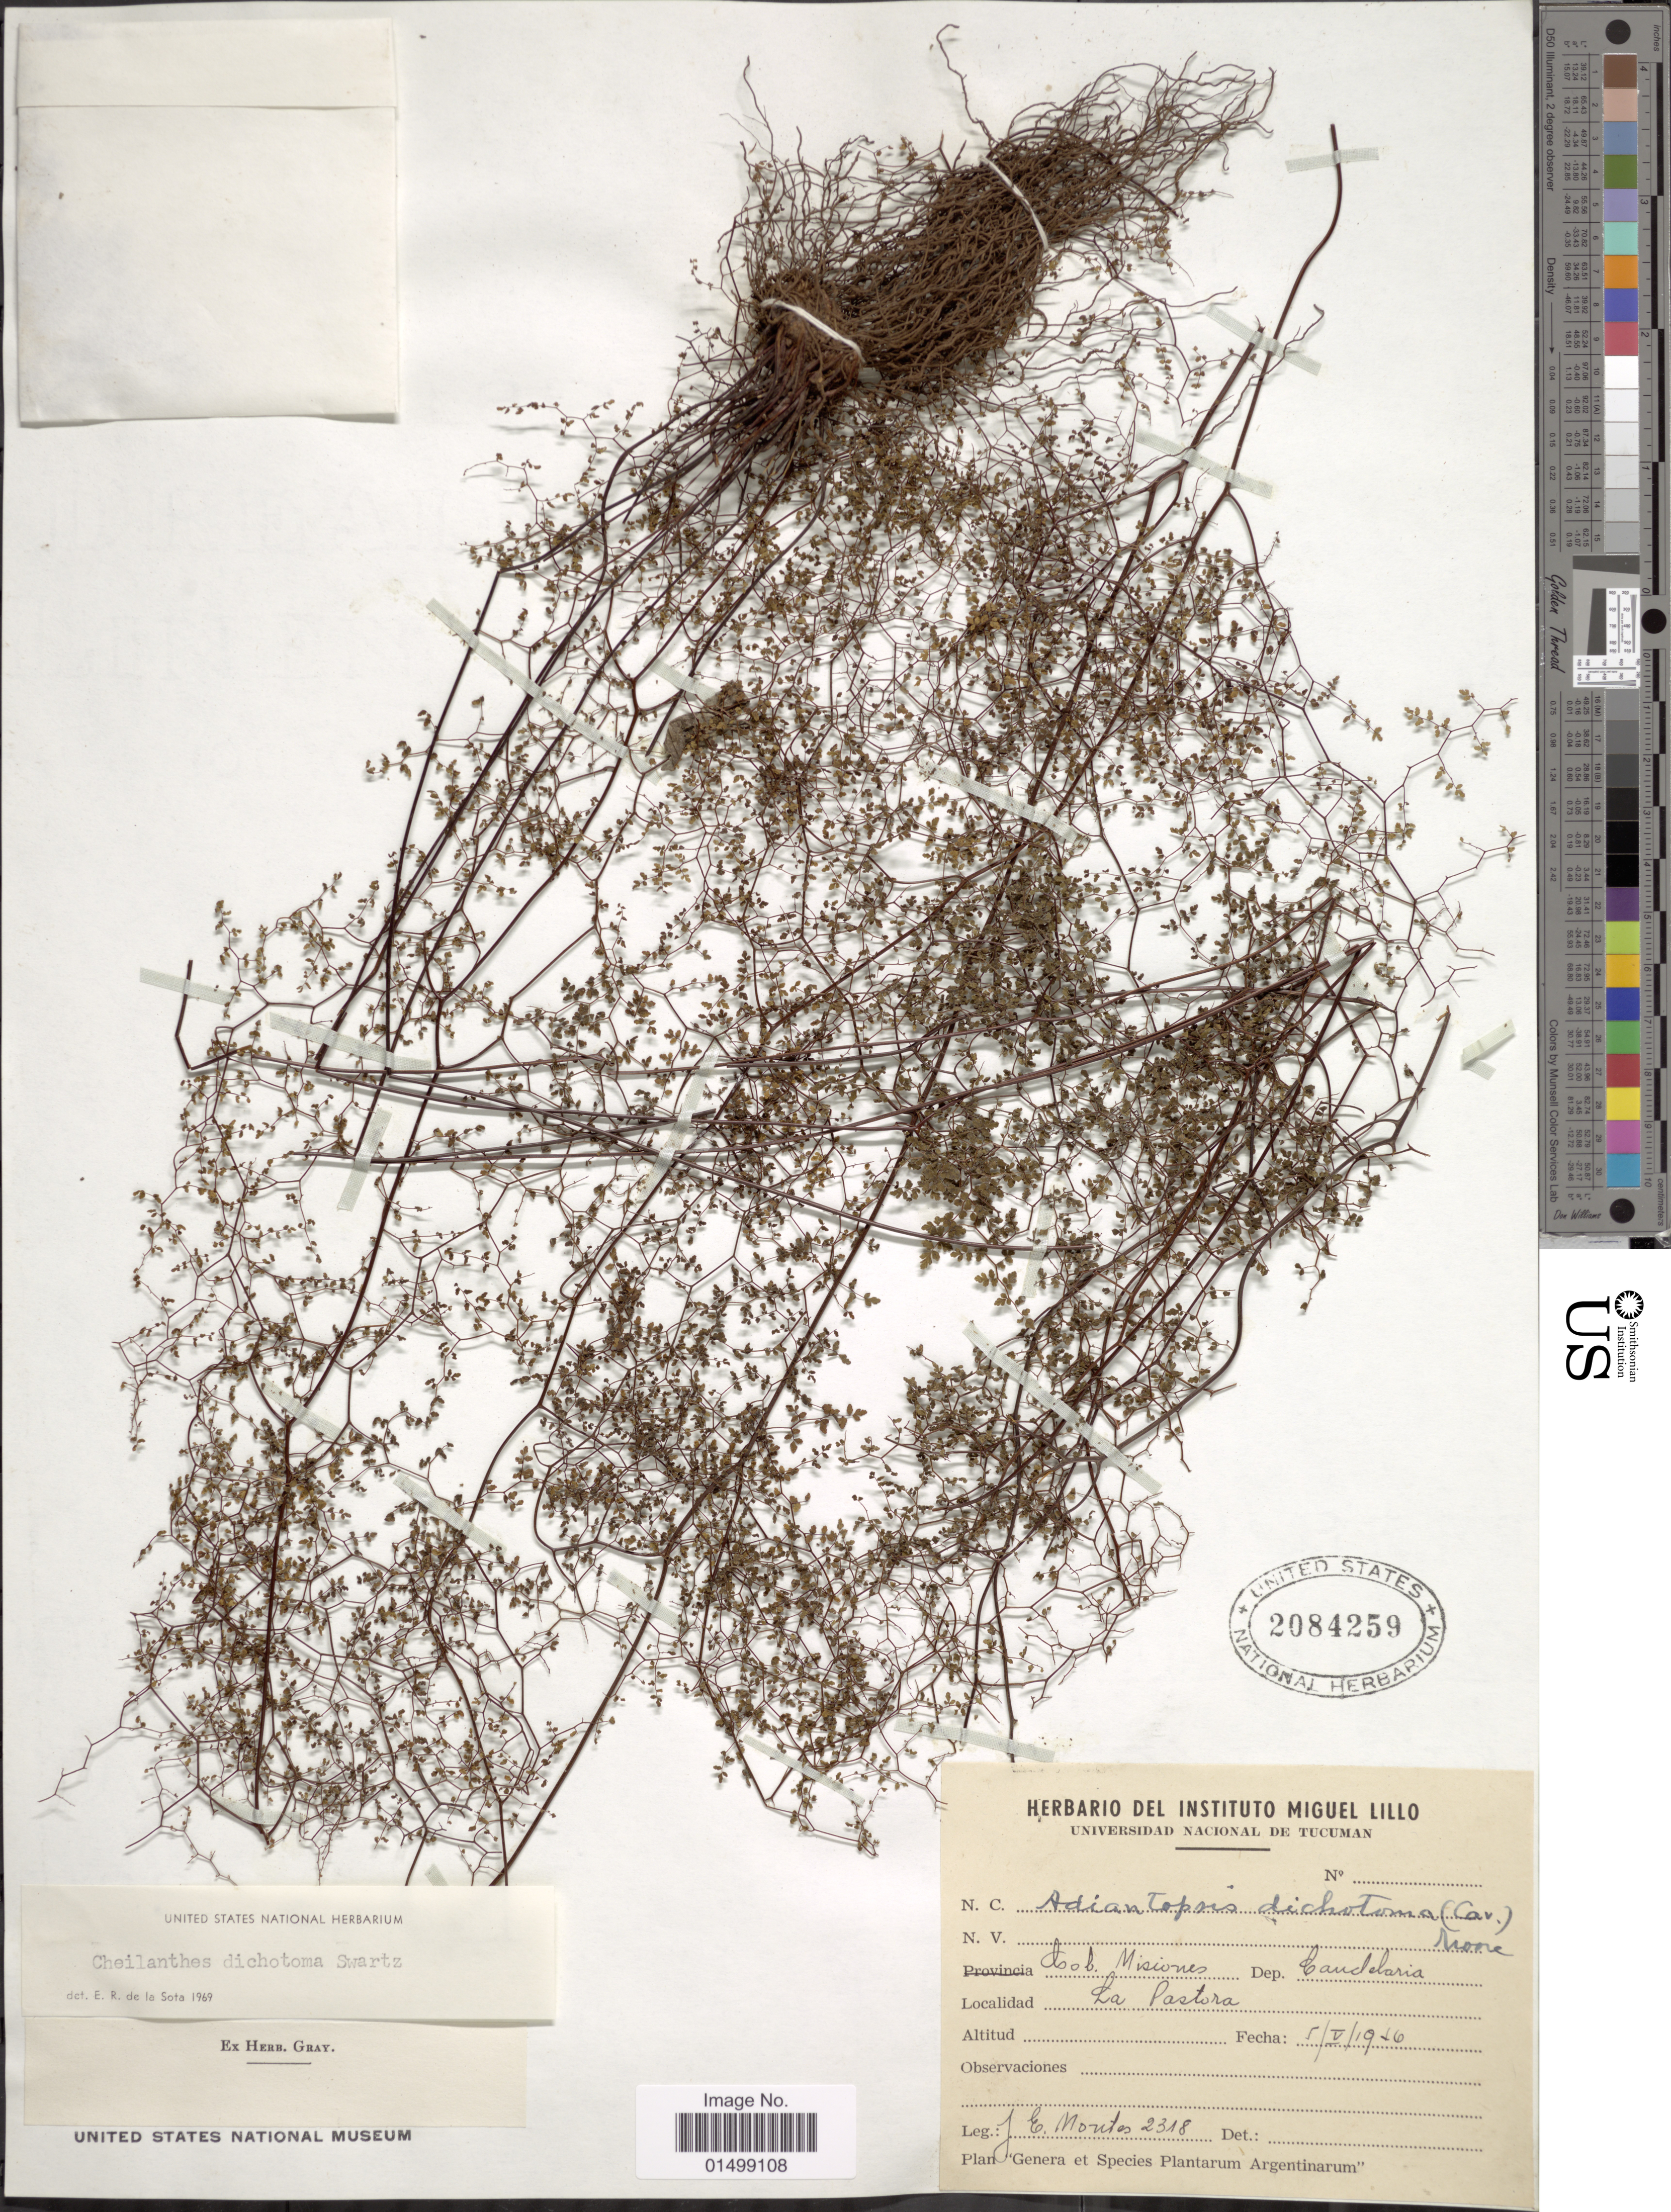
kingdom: Plantae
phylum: Tracheophyta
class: Polypodiopsida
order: Polypodiales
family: Pteridaceae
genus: Cheilanthes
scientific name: Cheilanthes dichotoma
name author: (Cav.) Sw.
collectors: J. E. Montes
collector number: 2318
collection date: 1936-05-05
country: Argentina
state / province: Misiones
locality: Dep. Candelaria, La Pastora.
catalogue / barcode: US 2084259